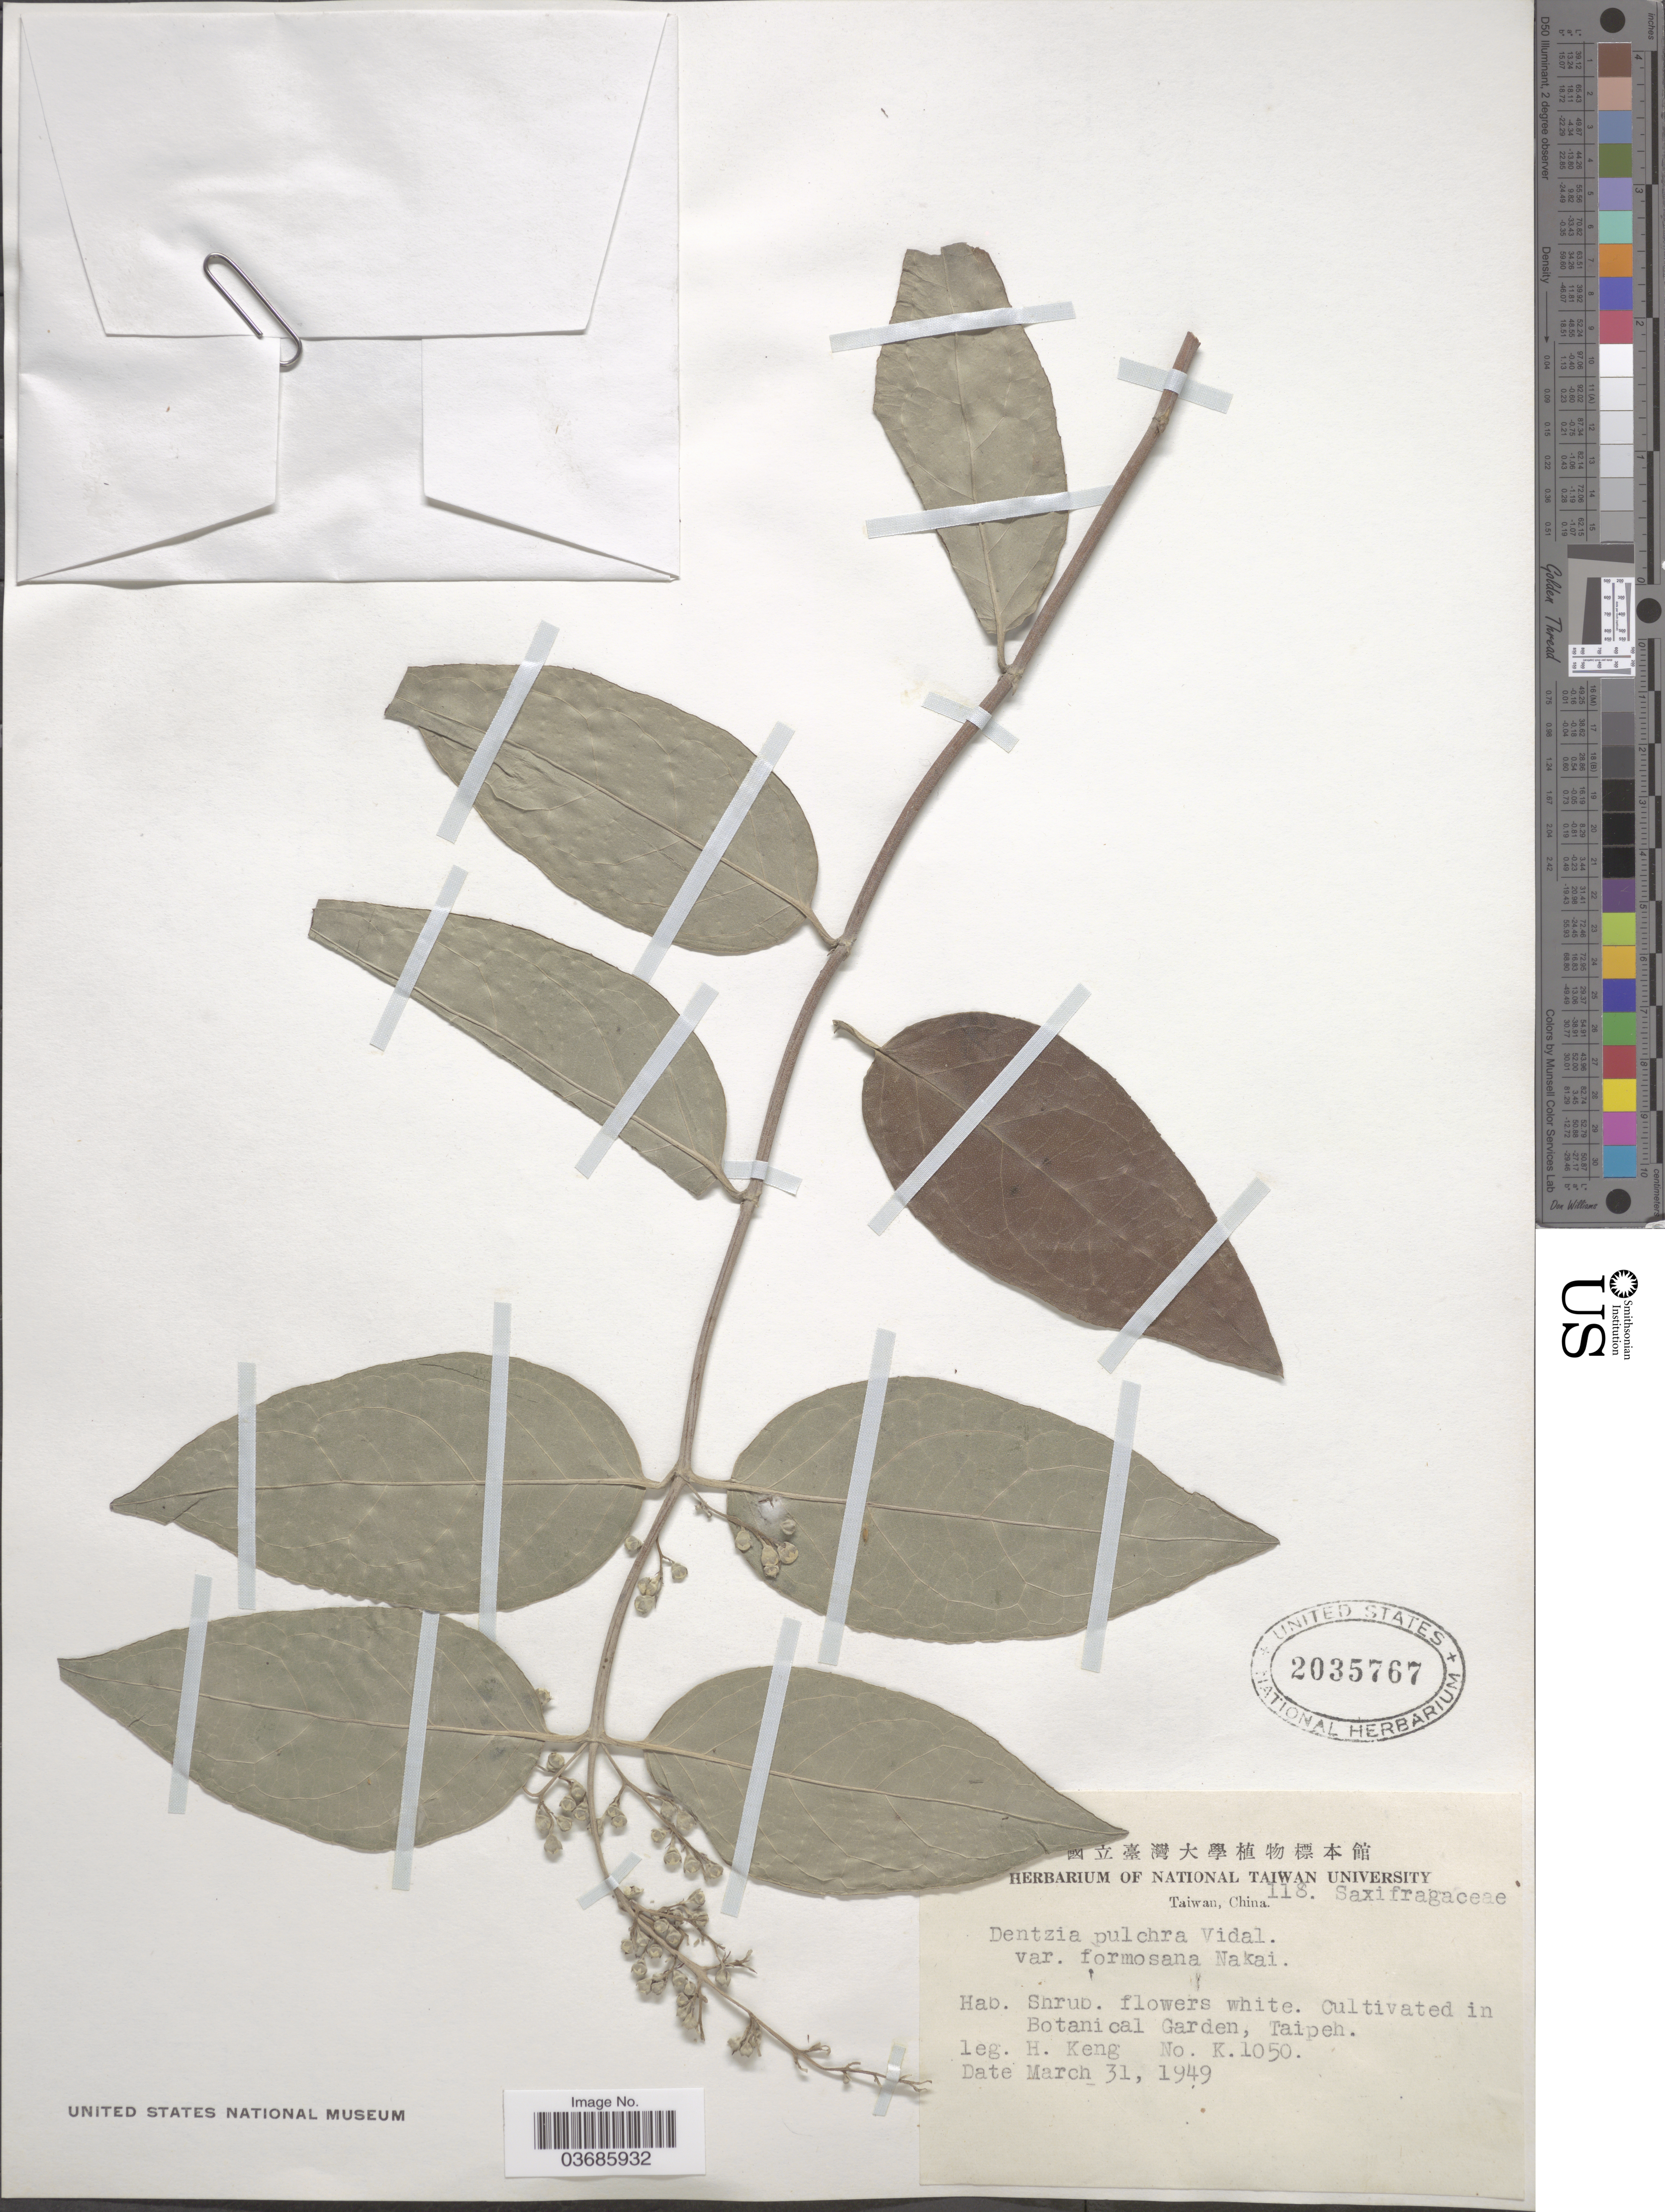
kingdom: Plantae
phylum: Tracheophyta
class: Magnoliopsida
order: Cornales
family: Hydrangeaceae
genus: Deutzia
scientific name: Deutzia pulchra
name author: Vidal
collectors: H. Keng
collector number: K1050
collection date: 1949-03-31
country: Taiwan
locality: In Botanical Garden, Taipeh.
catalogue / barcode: US 2035767